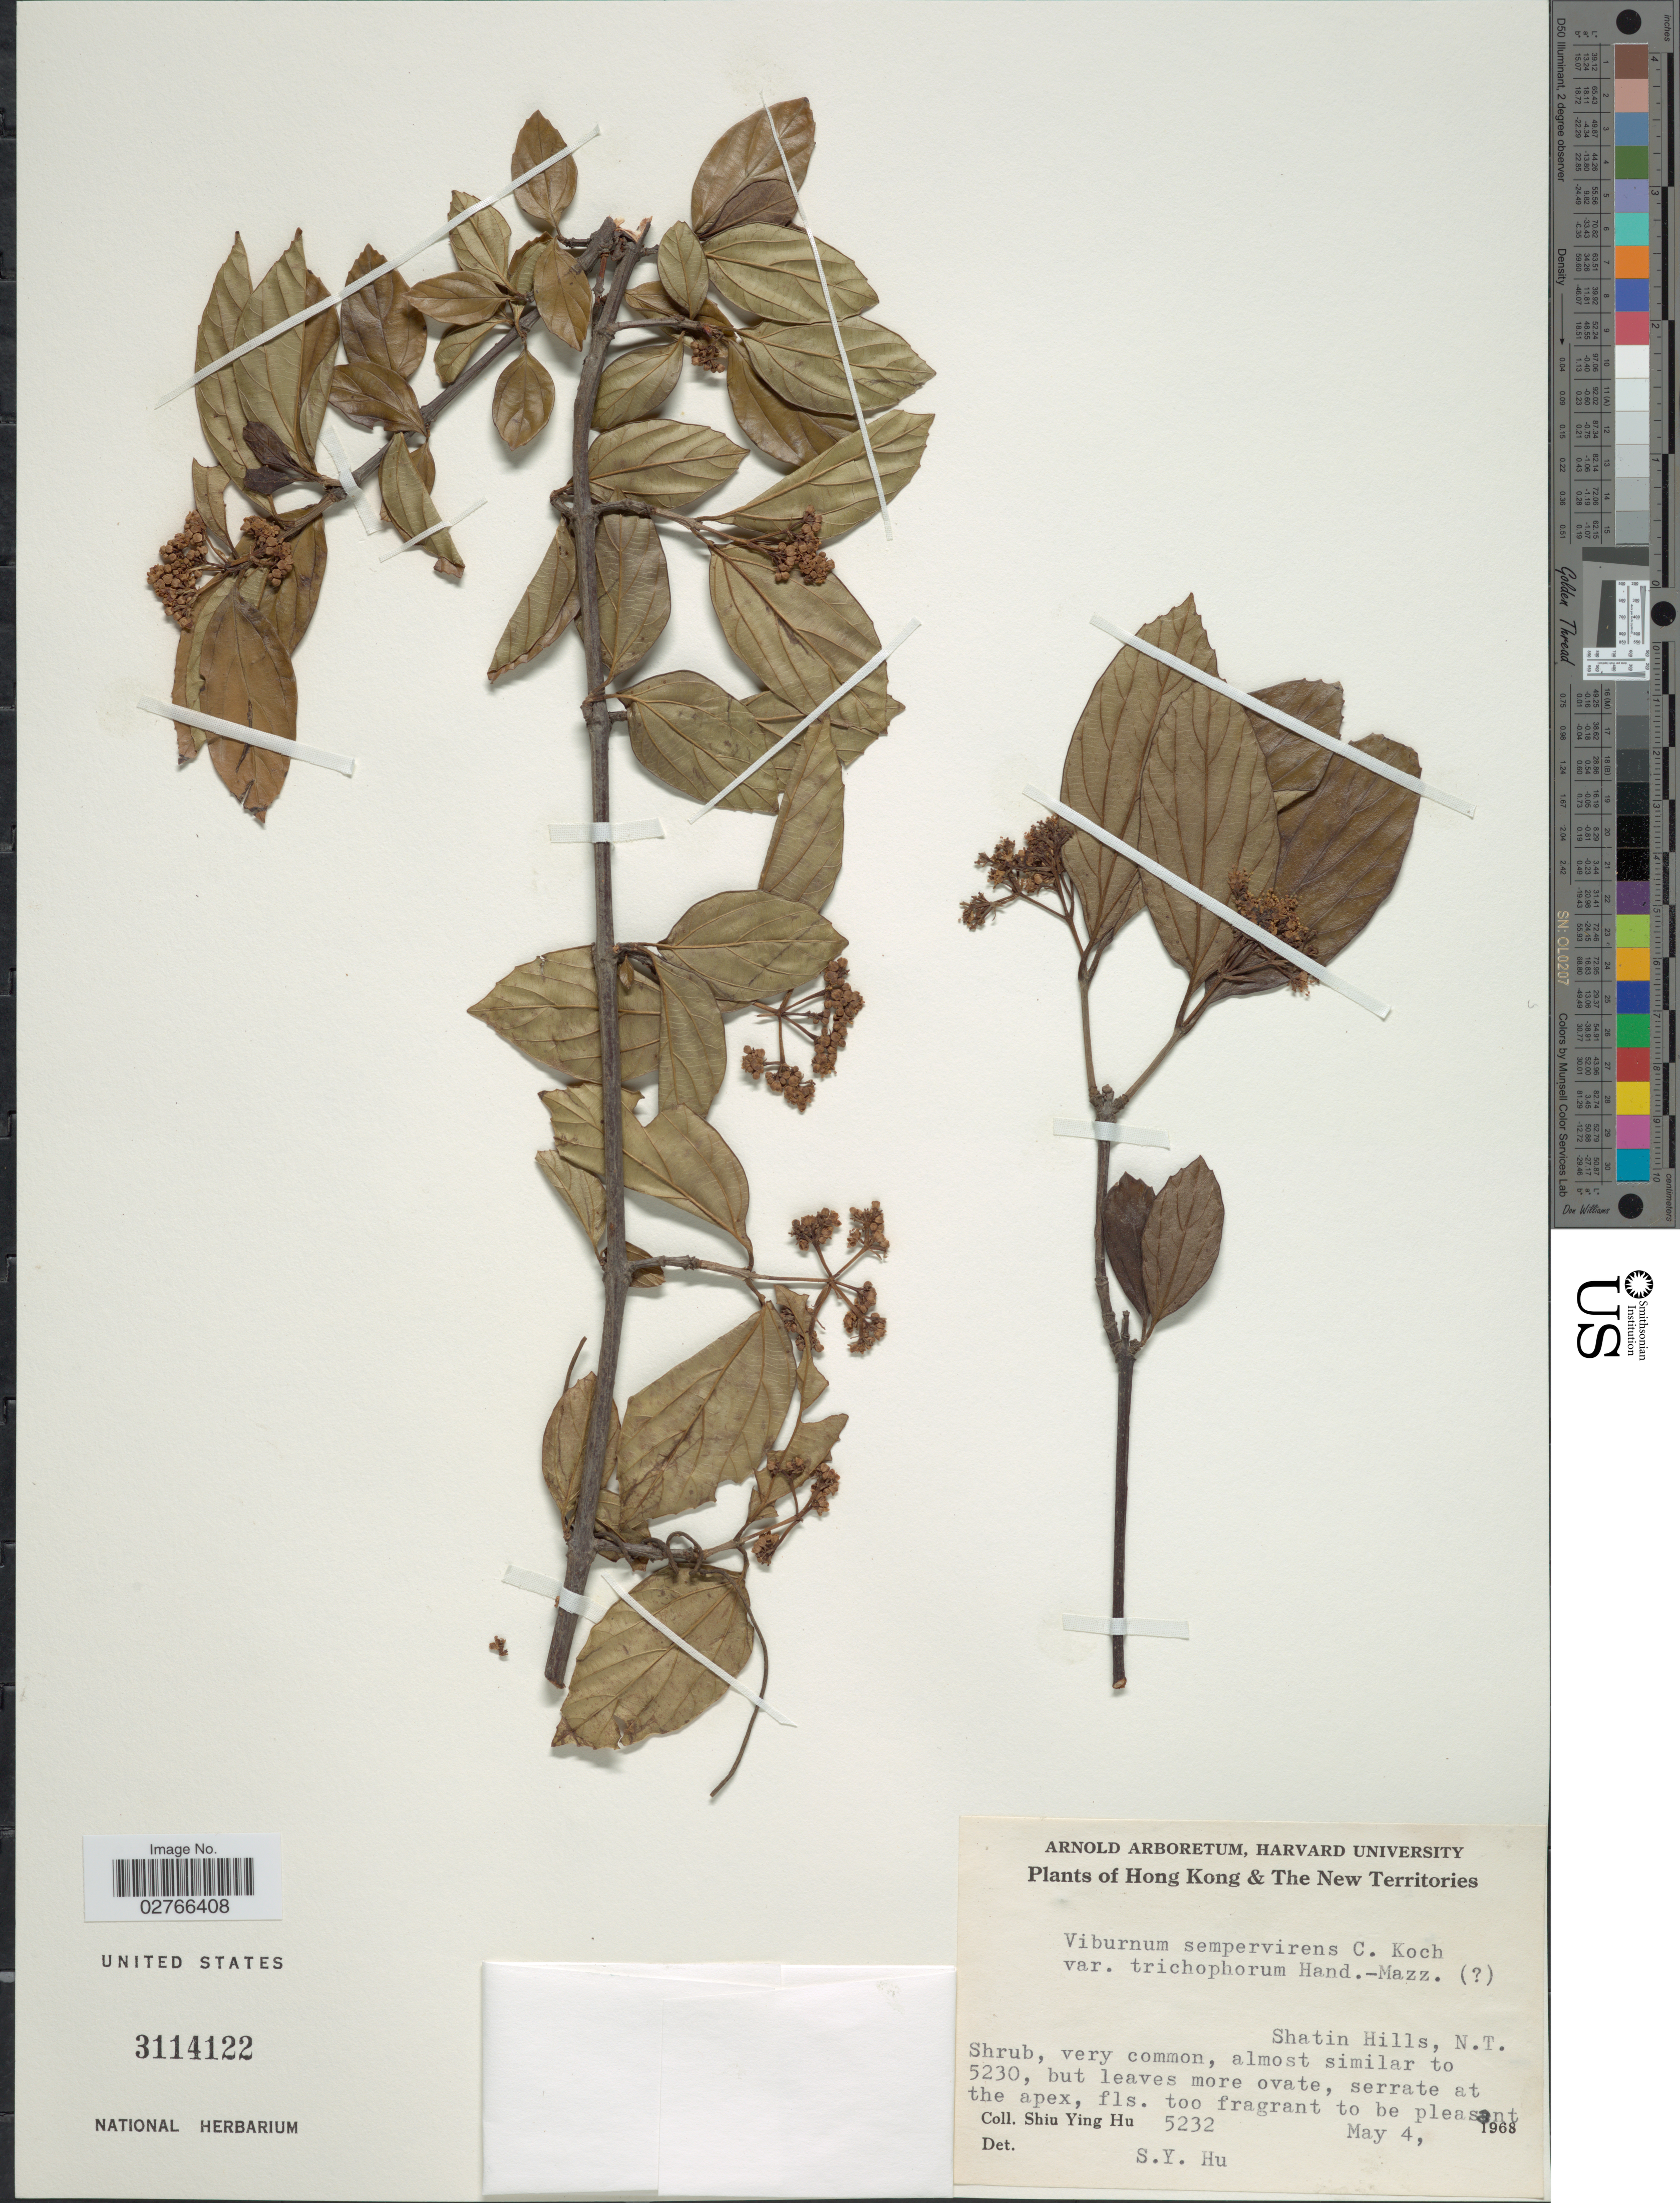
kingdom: Plantae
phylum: Tracheophyta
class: Magnoliopsida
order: Dipsacales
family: Viburnaceae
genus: Viburnum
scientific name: Viburnum sempervirens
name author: K. Koch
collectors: S. Y. Hu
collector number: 5232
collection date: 1968-05-04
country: China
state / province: Hong Kong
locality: Hong Kong & The New Territories, Shatin Hills, N.T.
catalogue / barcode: US 3114122